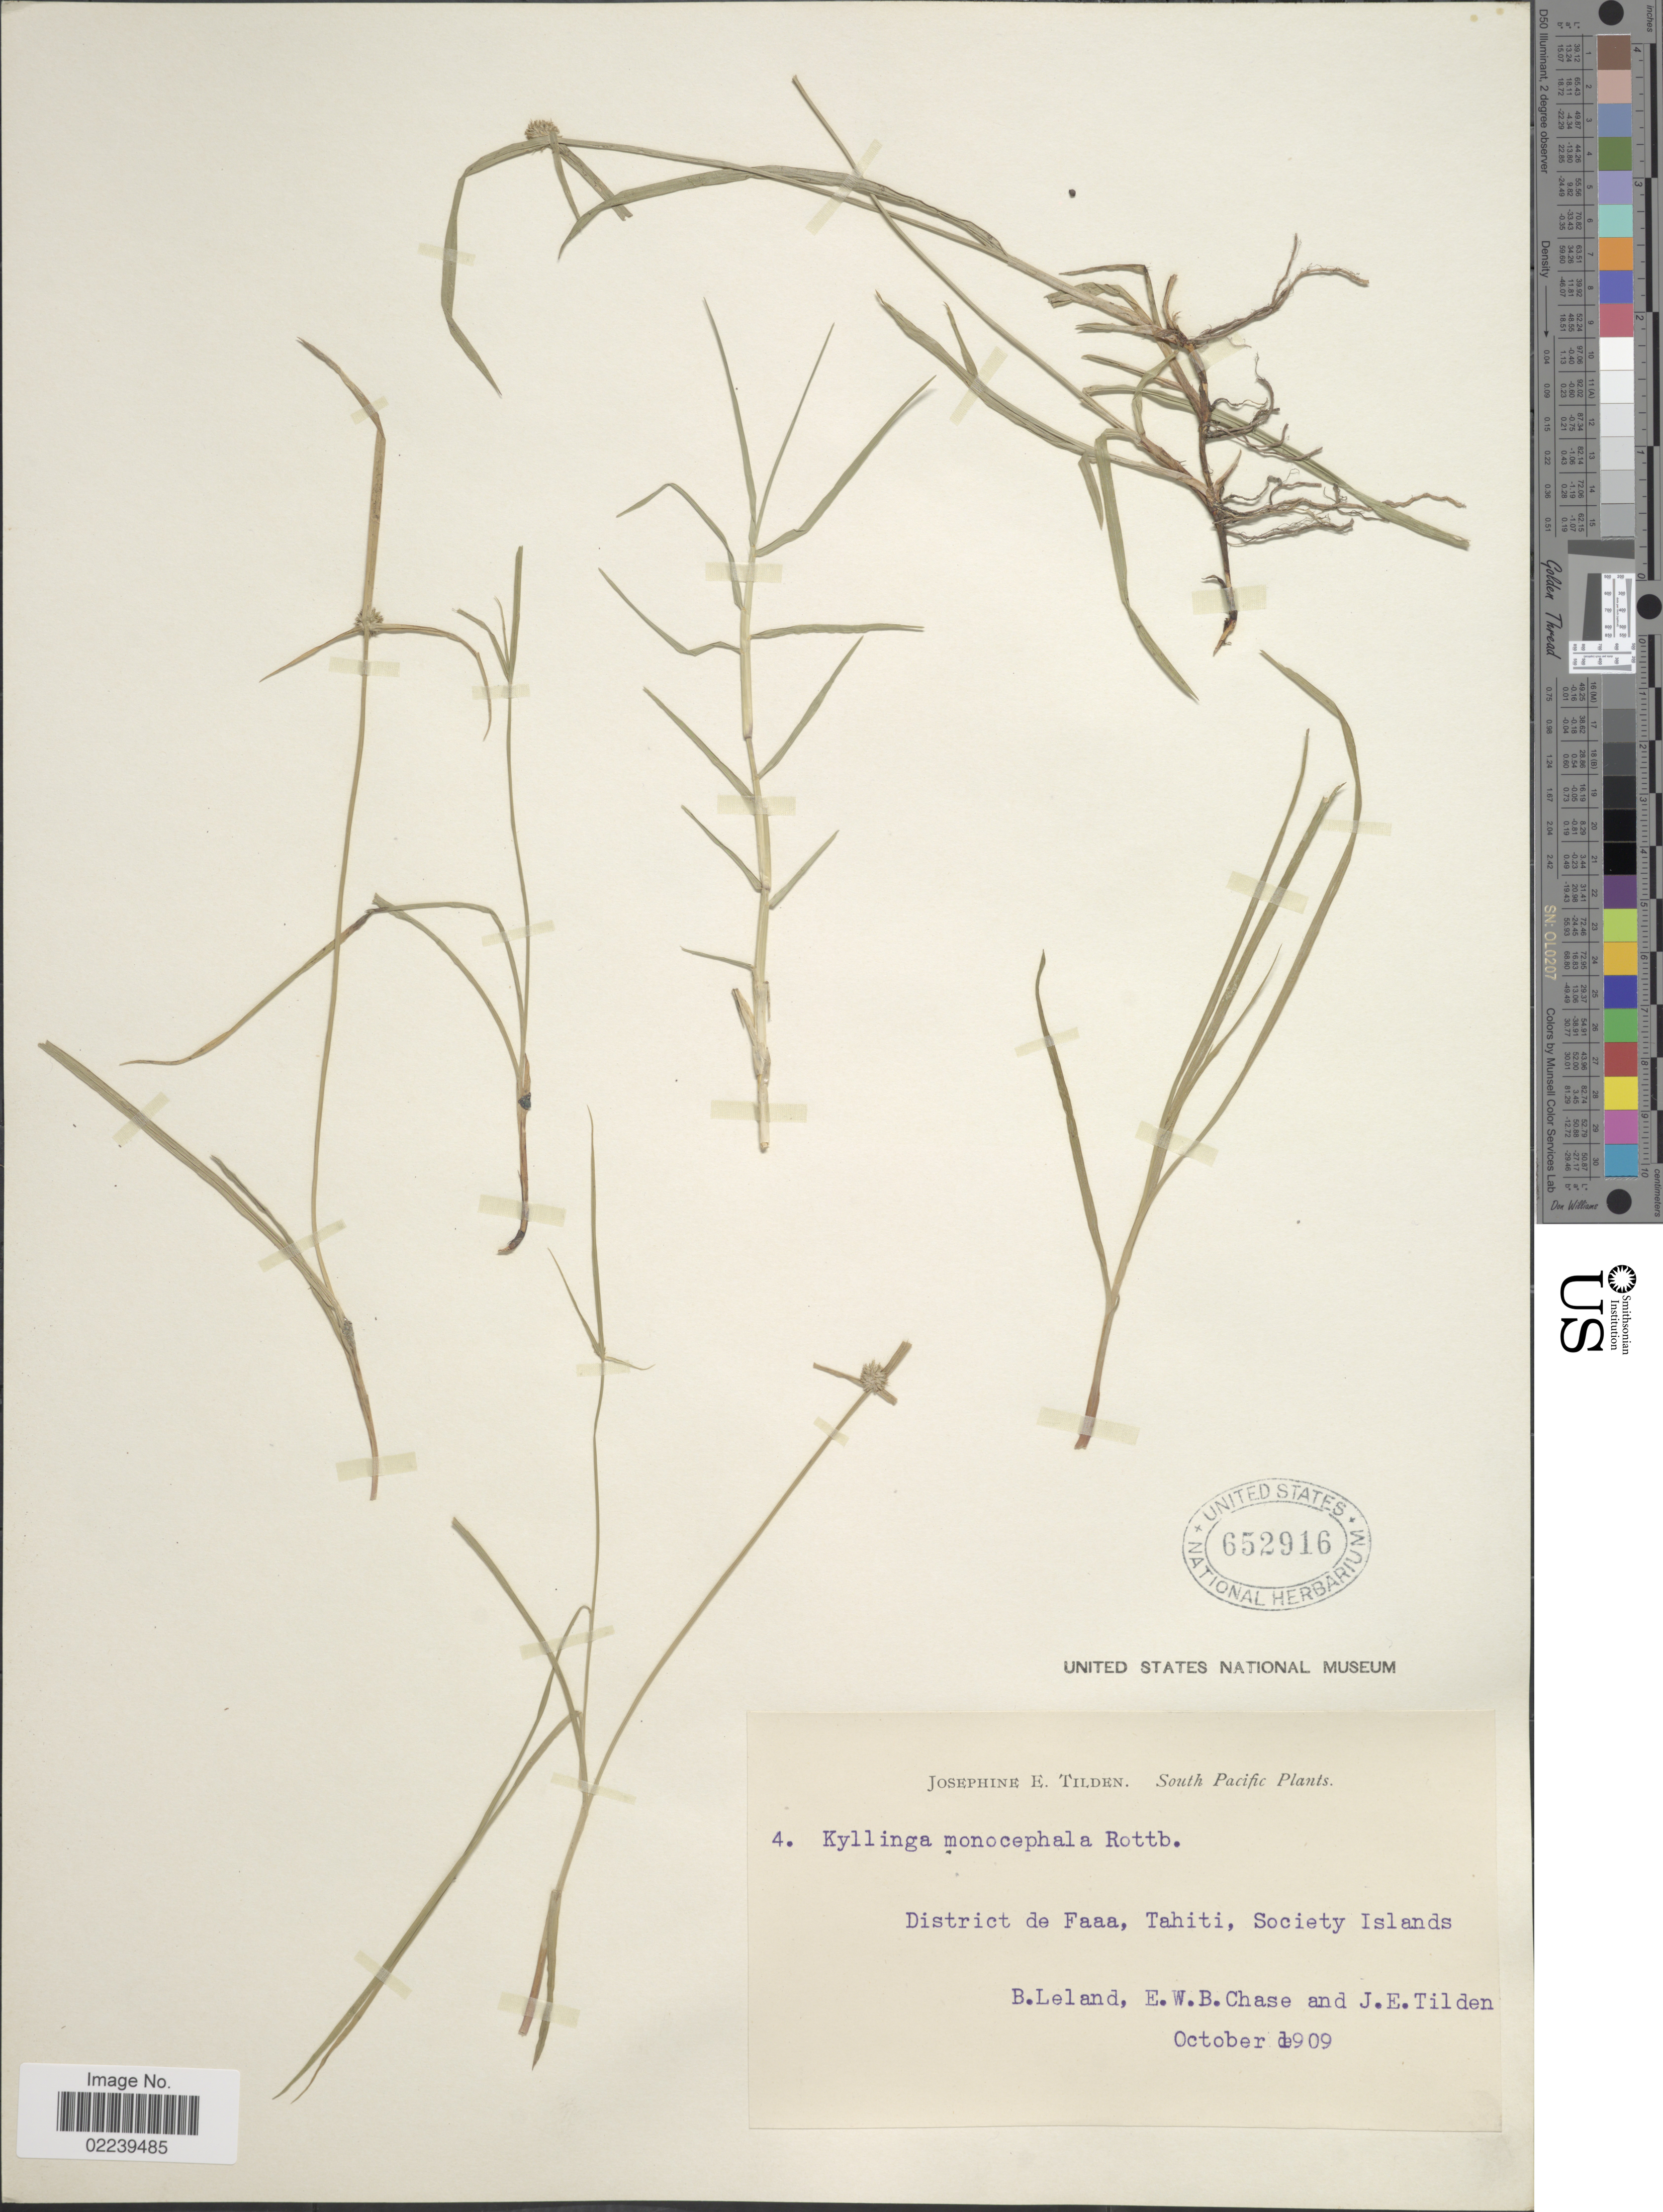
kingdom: Plantae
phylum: Tracheophyta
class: Liliopsida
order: Poales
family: Cyperaceae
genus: Cyperus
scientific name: Cyperus brevifolius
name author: (Rottb.) Hassk.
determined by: Strong, M. T., (US), Smithsonian Institution - National Museum of Natural History (UNITED STATES)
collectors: B. Leland, E. W. Chase & J. E. Tilden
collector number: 4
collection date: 1909-10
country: French Polynesia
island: Tahiti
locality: District de Faaa, Tahiti, Society Islands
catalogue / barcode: US 652916